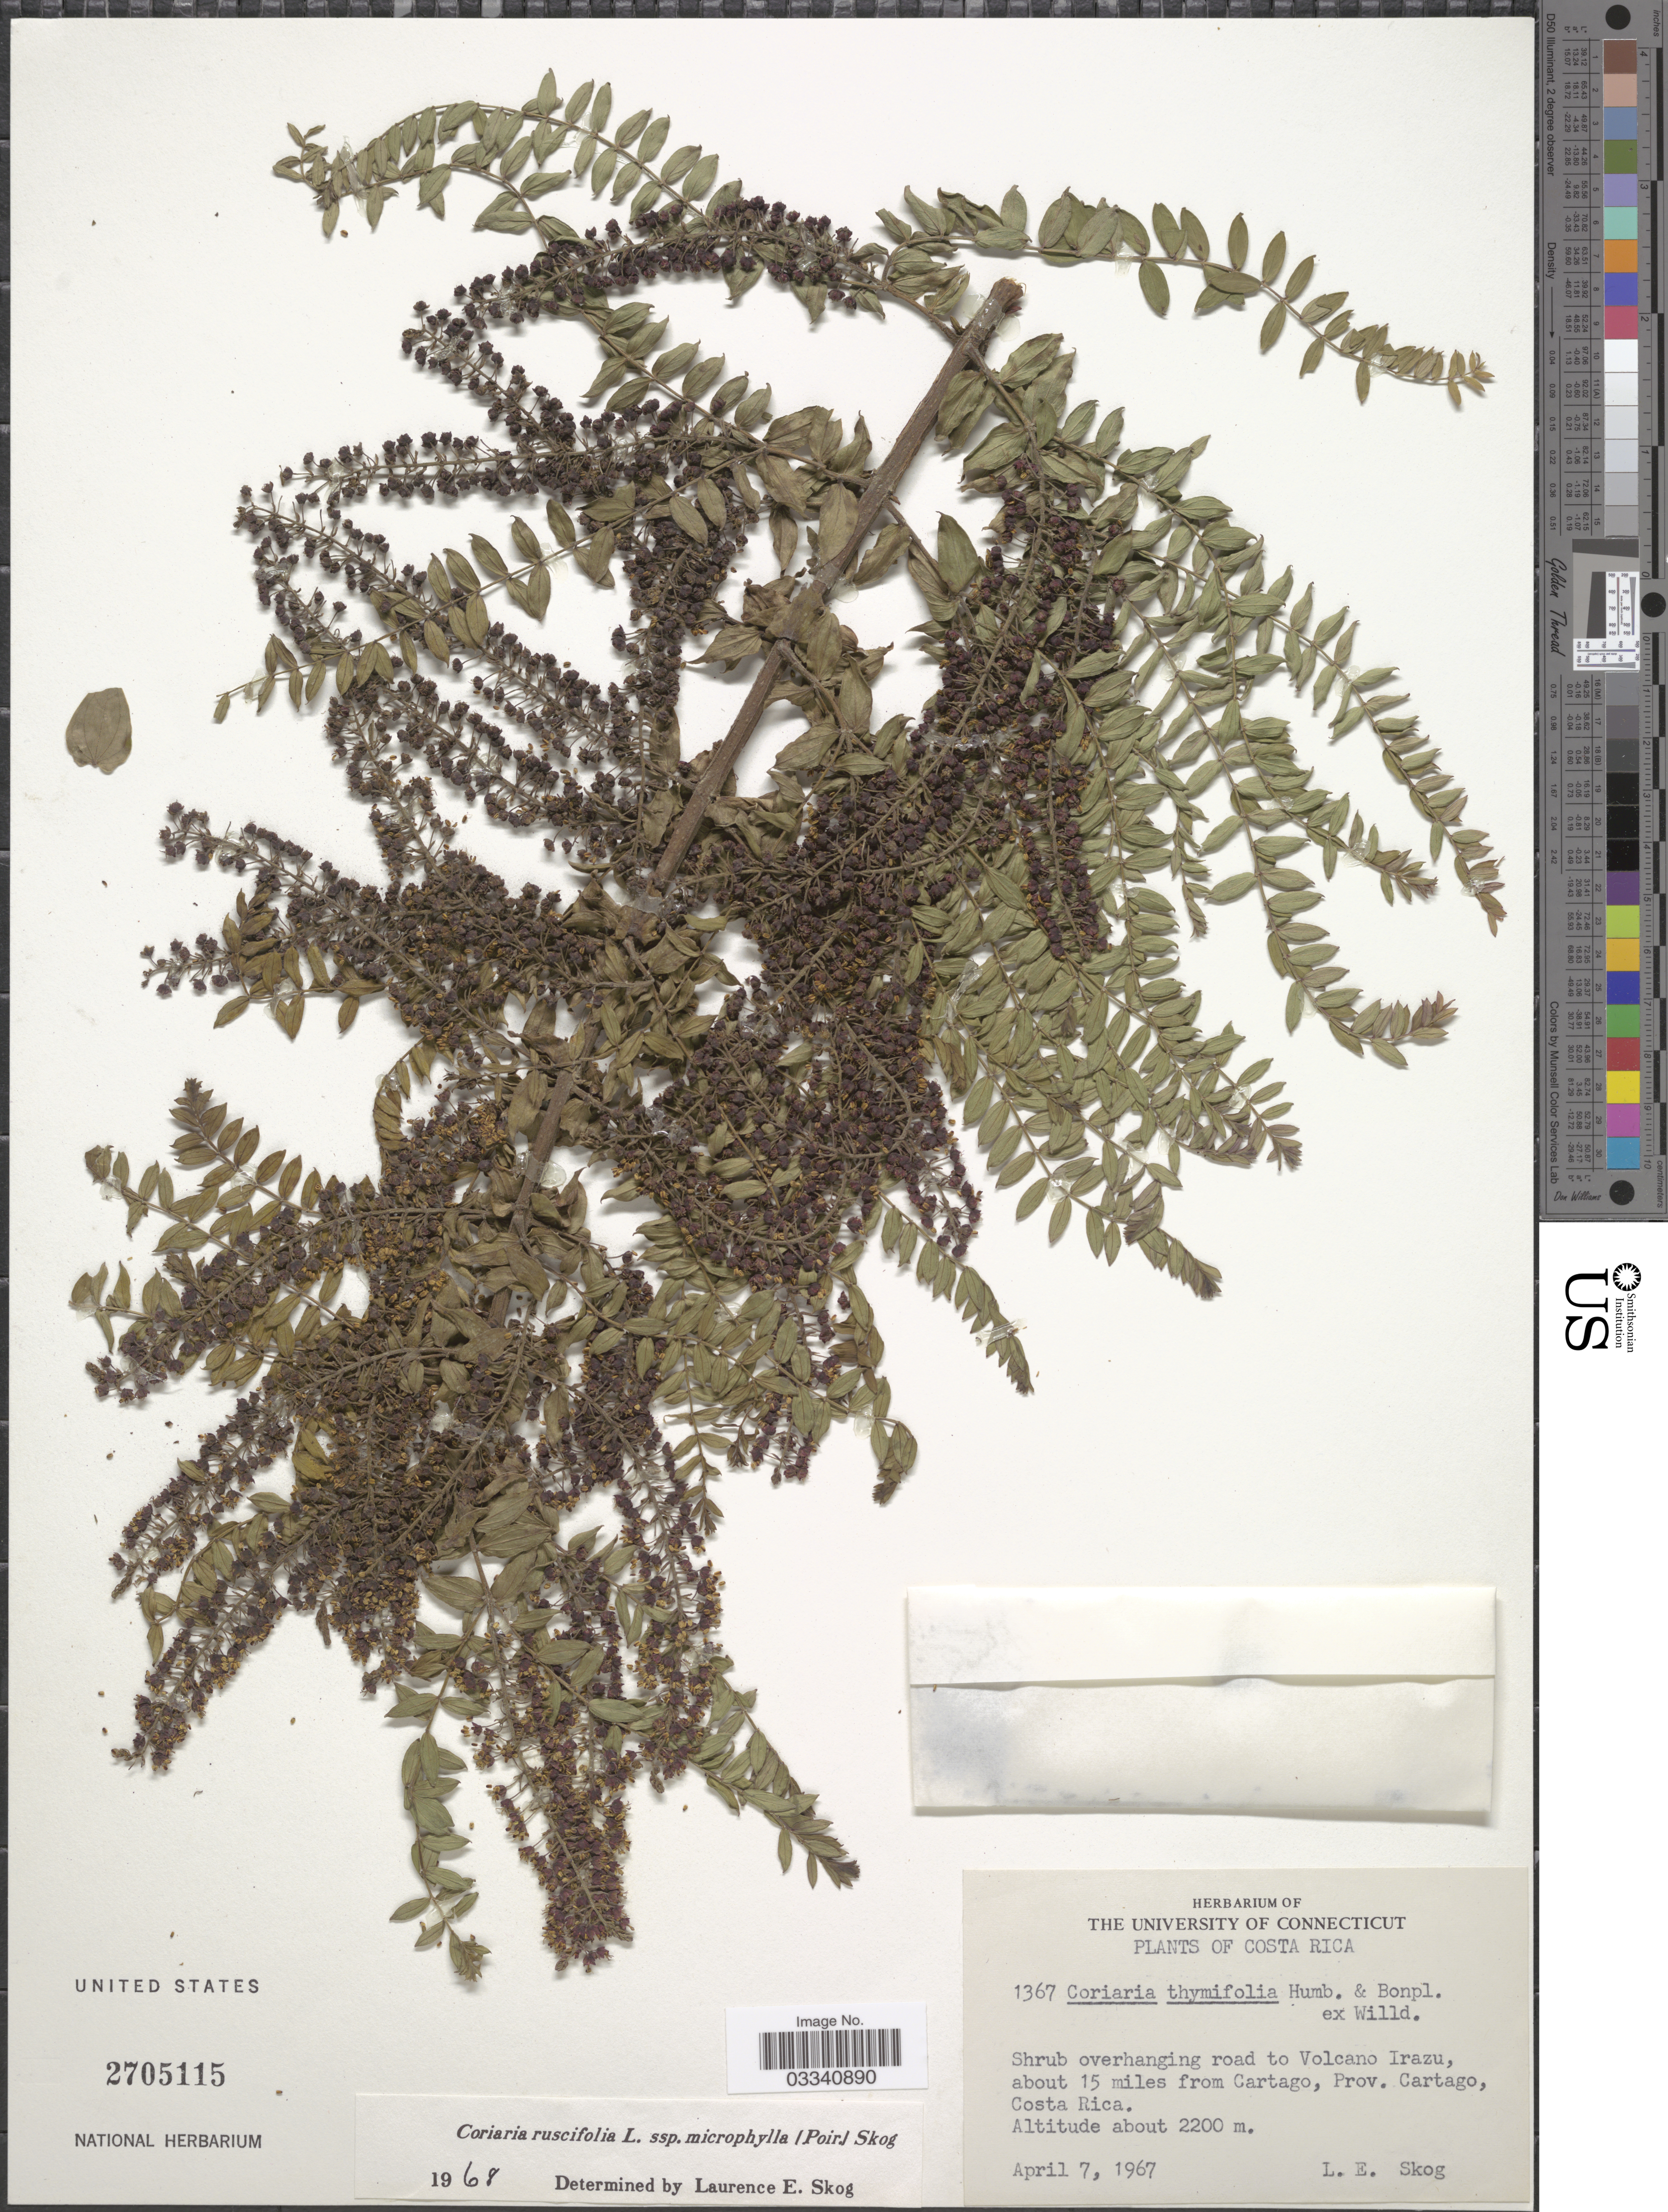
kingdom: Plantae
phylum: Tracheophyta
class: Magnoliopsida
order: Cucurbitales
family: Coriariaceae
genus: Coriaria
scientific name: Coriaria ruscifolia subsp. microphylla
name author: (Poir.) L.E. Skog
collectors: L. E. Skog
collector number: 1367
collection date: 1967-04-07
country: Costa Rica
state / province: Cartago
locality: Shrub overhanging to road to Volcano Irazu, about 15 miles from Cartago.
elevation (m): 2200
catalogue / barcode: US 2705115